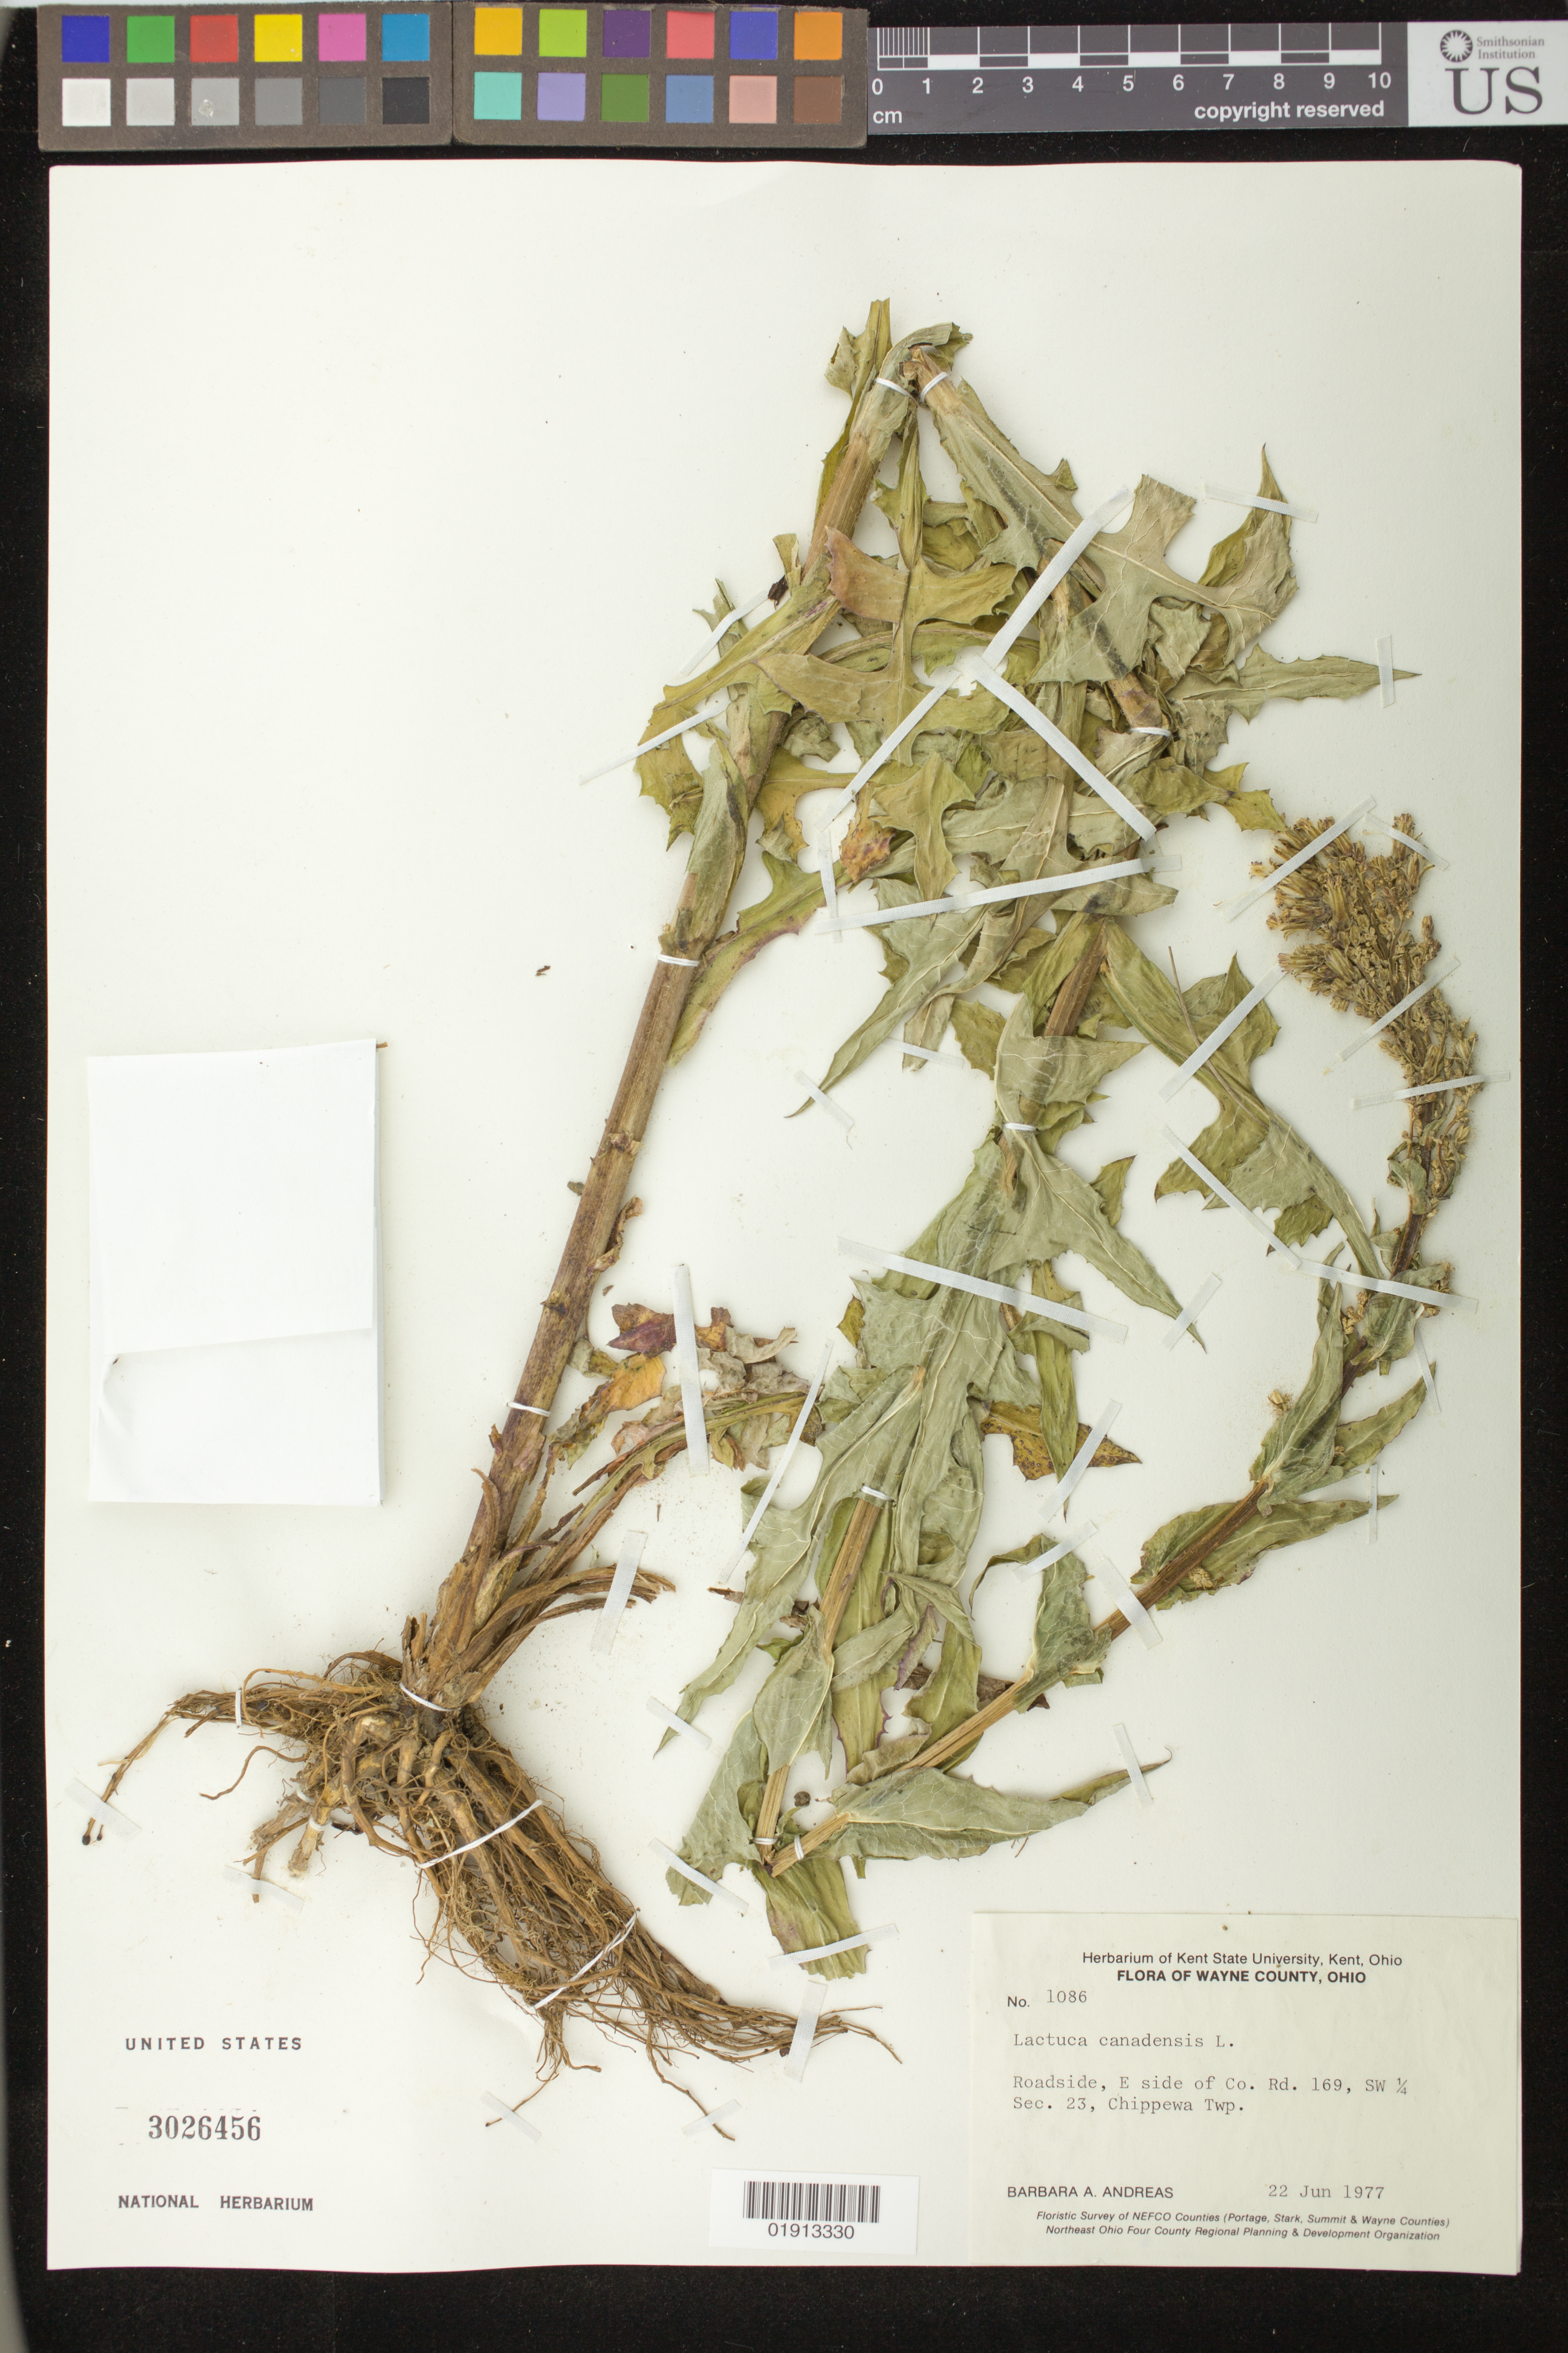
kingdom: Plantae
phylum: Tracheophyta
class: Magnoliopsida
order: Asterales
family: Asteraceae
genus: Lactuca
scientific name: Lactuca canadensis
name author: L.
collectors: B. A. Andreas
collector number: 1086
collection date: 1977-06-22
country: United States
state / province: Ohio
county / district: Wayne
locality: Roadside, E side of Co. Rd. 169, SW 1/4 Sec. 23, Chippewa Twp.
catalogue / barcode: US 3026456